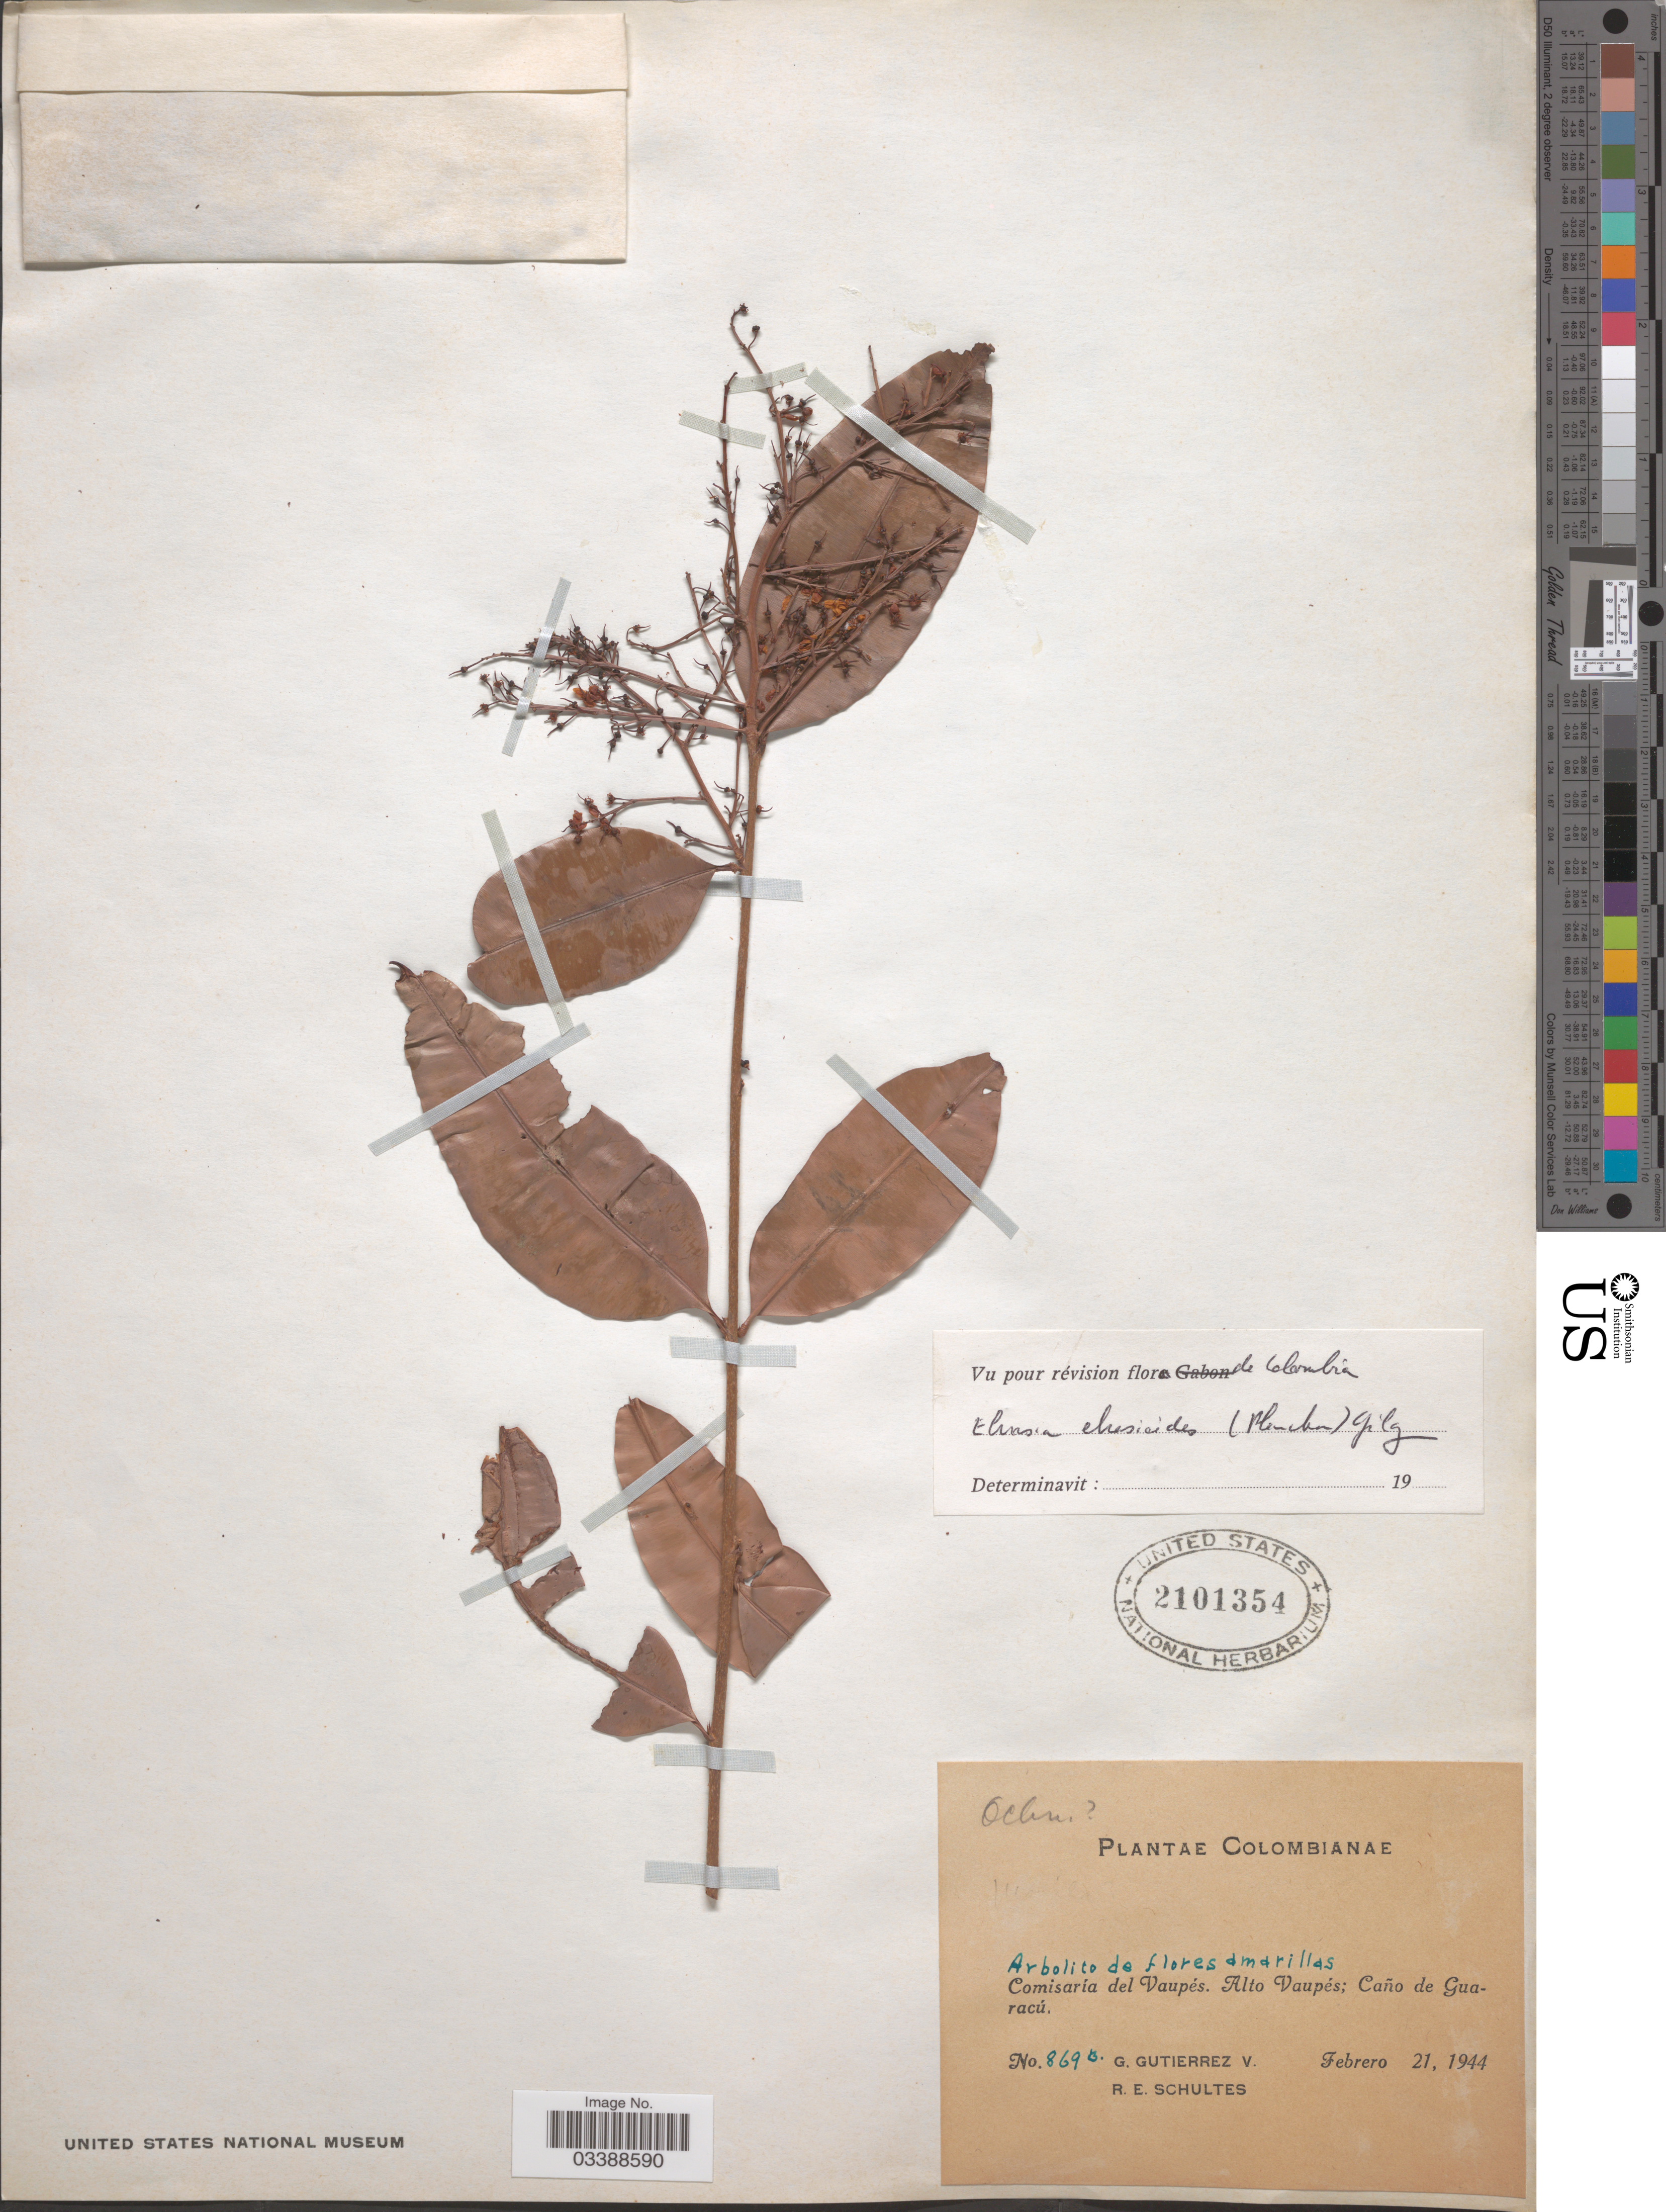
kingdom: Plantae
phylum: Tracheophyta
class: Magnoliopsida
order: Malpighiales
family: Ochnaceae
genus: Elvasia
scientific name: Elvasia canescens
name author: (Tiegh.) Gilg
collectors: G. Gutiérrez V. & R. E. Schultes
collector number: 869B.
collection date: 1944-02-21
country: Colombia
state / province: Vaupés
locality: Comisaría del Vaupés. Alto Vaupés; Caño de Guaracú.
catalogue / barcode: US 2101354